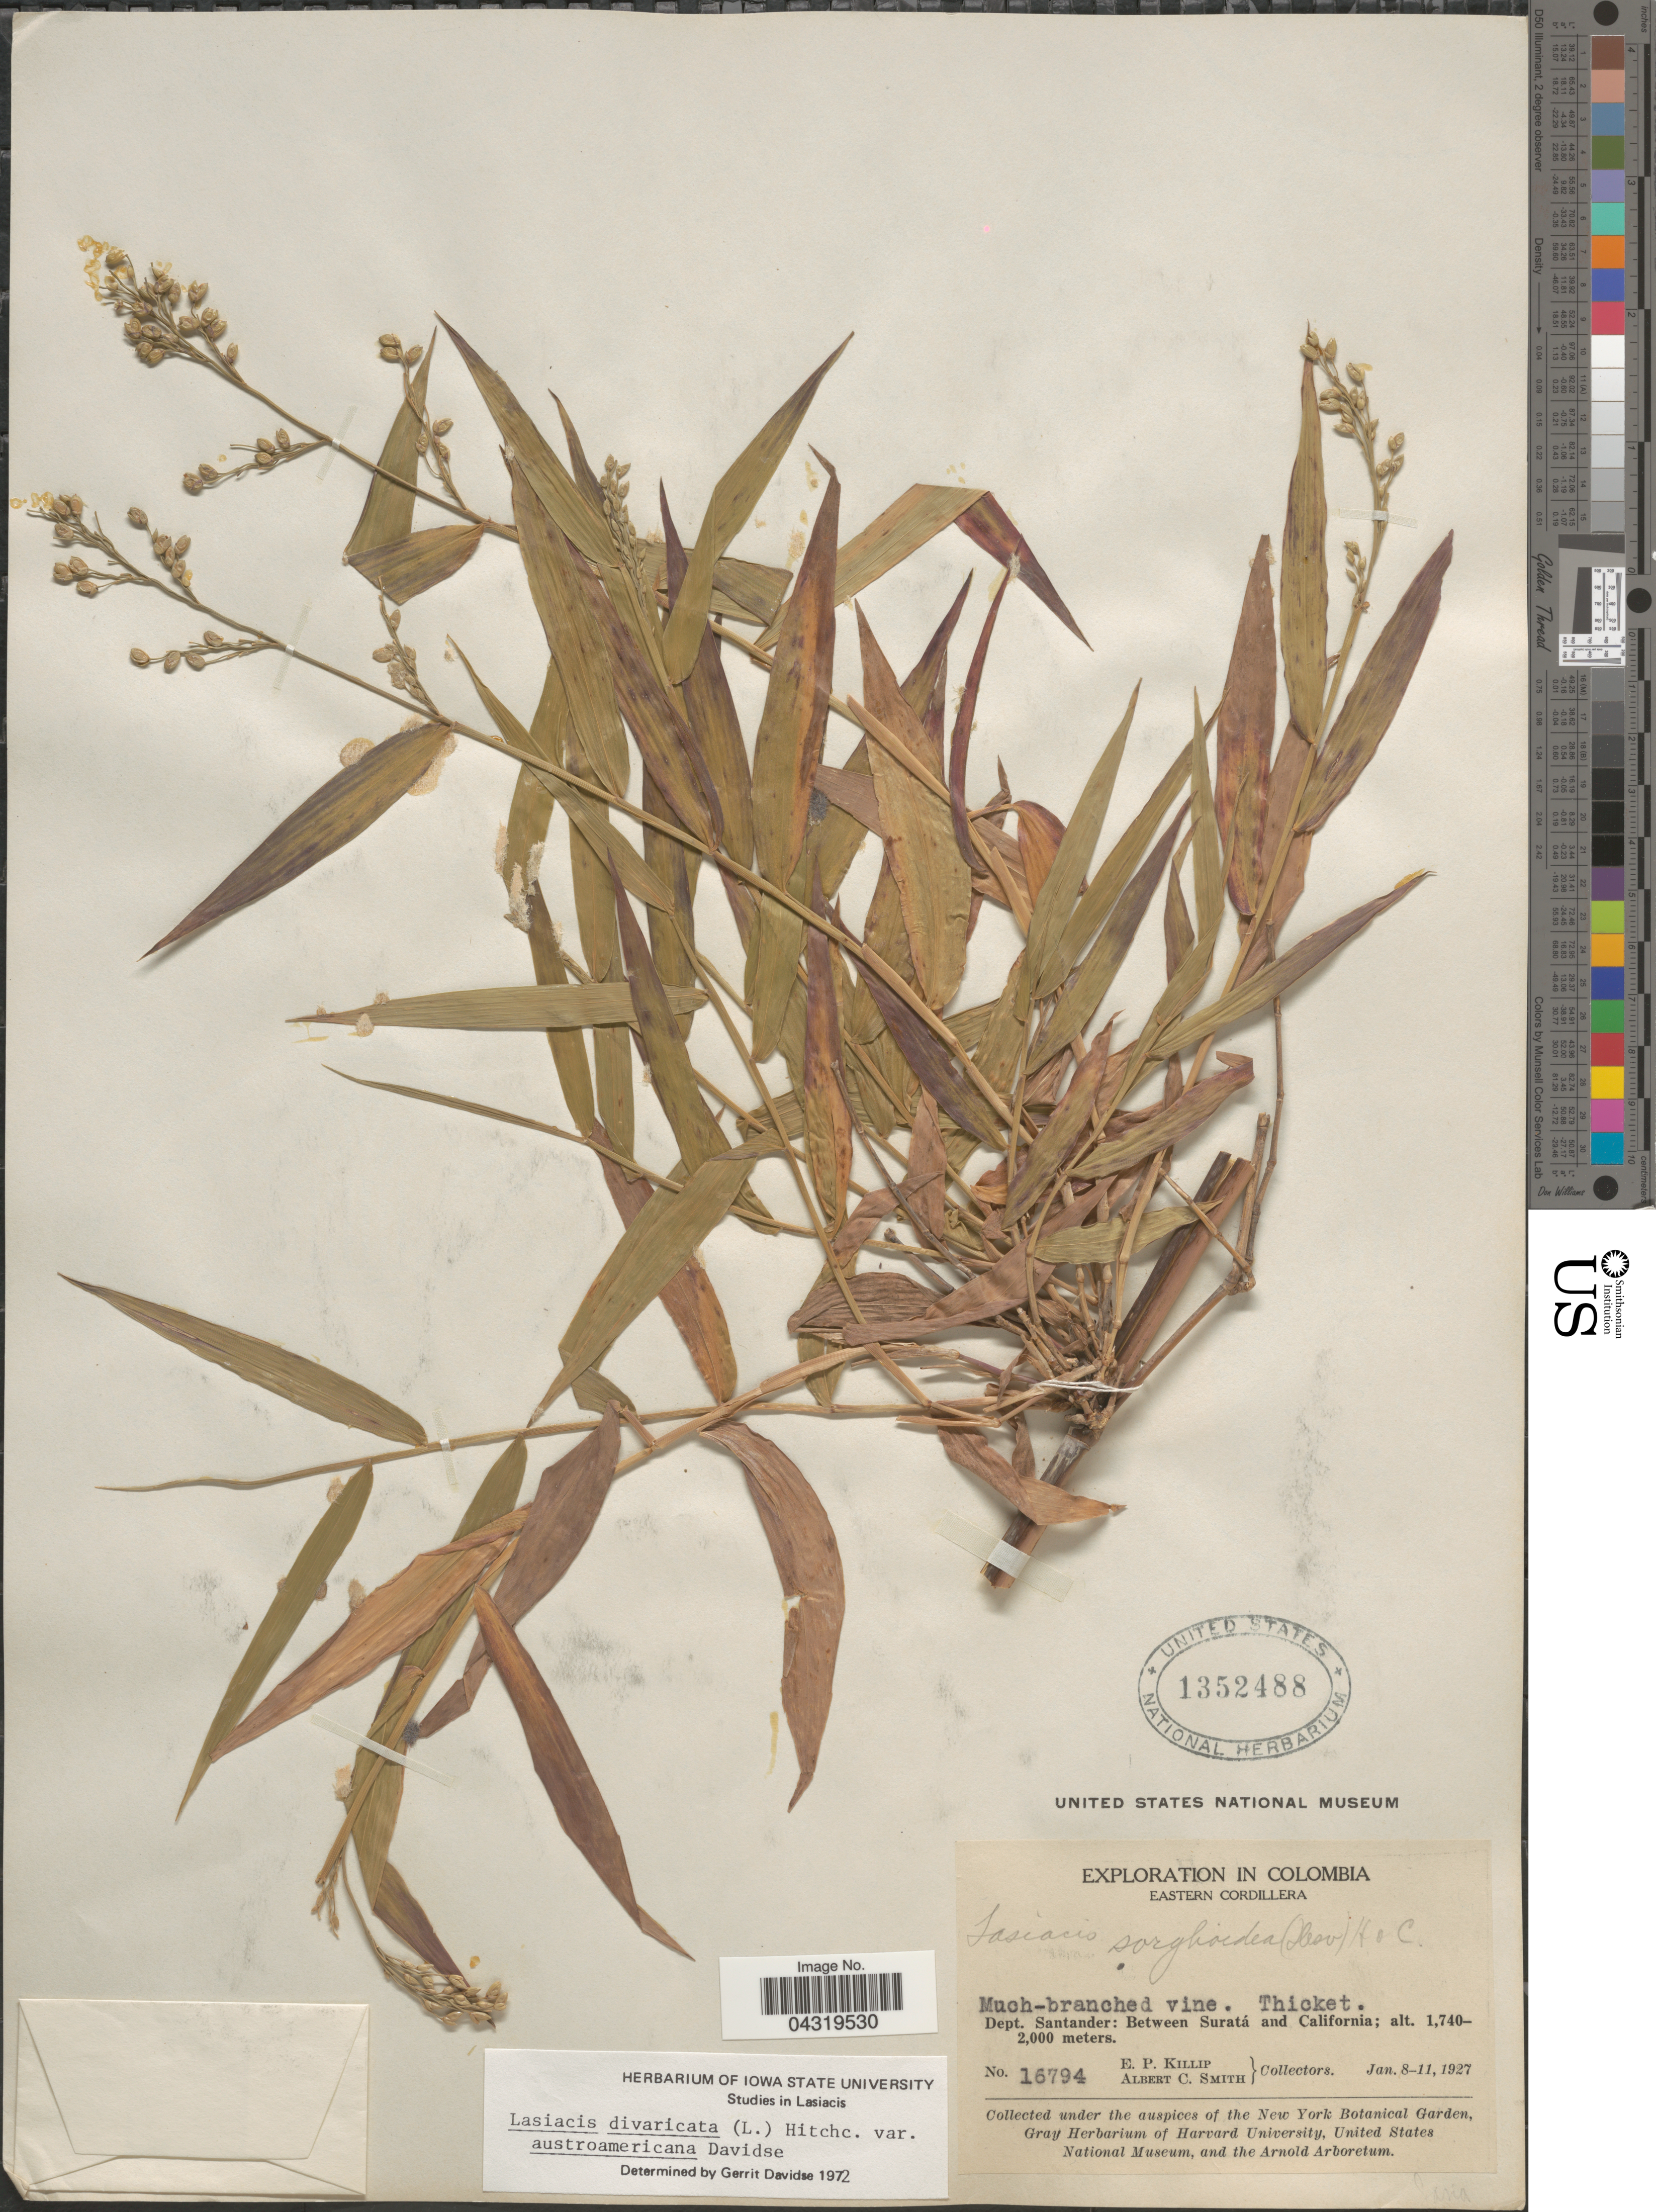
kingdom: Plantae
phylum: Tracheophyta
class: Liliopsida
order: Poales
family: Poaceae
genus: Lasiacis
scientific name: Lasiacis divaricata var. austroamericana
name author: Davidse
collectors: E. P. Killip & A. C. Smith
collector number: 16794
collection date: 1927-01-08/1927-01-11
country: Colombia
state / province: Santander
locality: Exploration in Colombia. Eastern Cordillera. Dept. Santander: Between Suratá and California.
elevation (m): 1740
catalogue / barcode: US 1352488